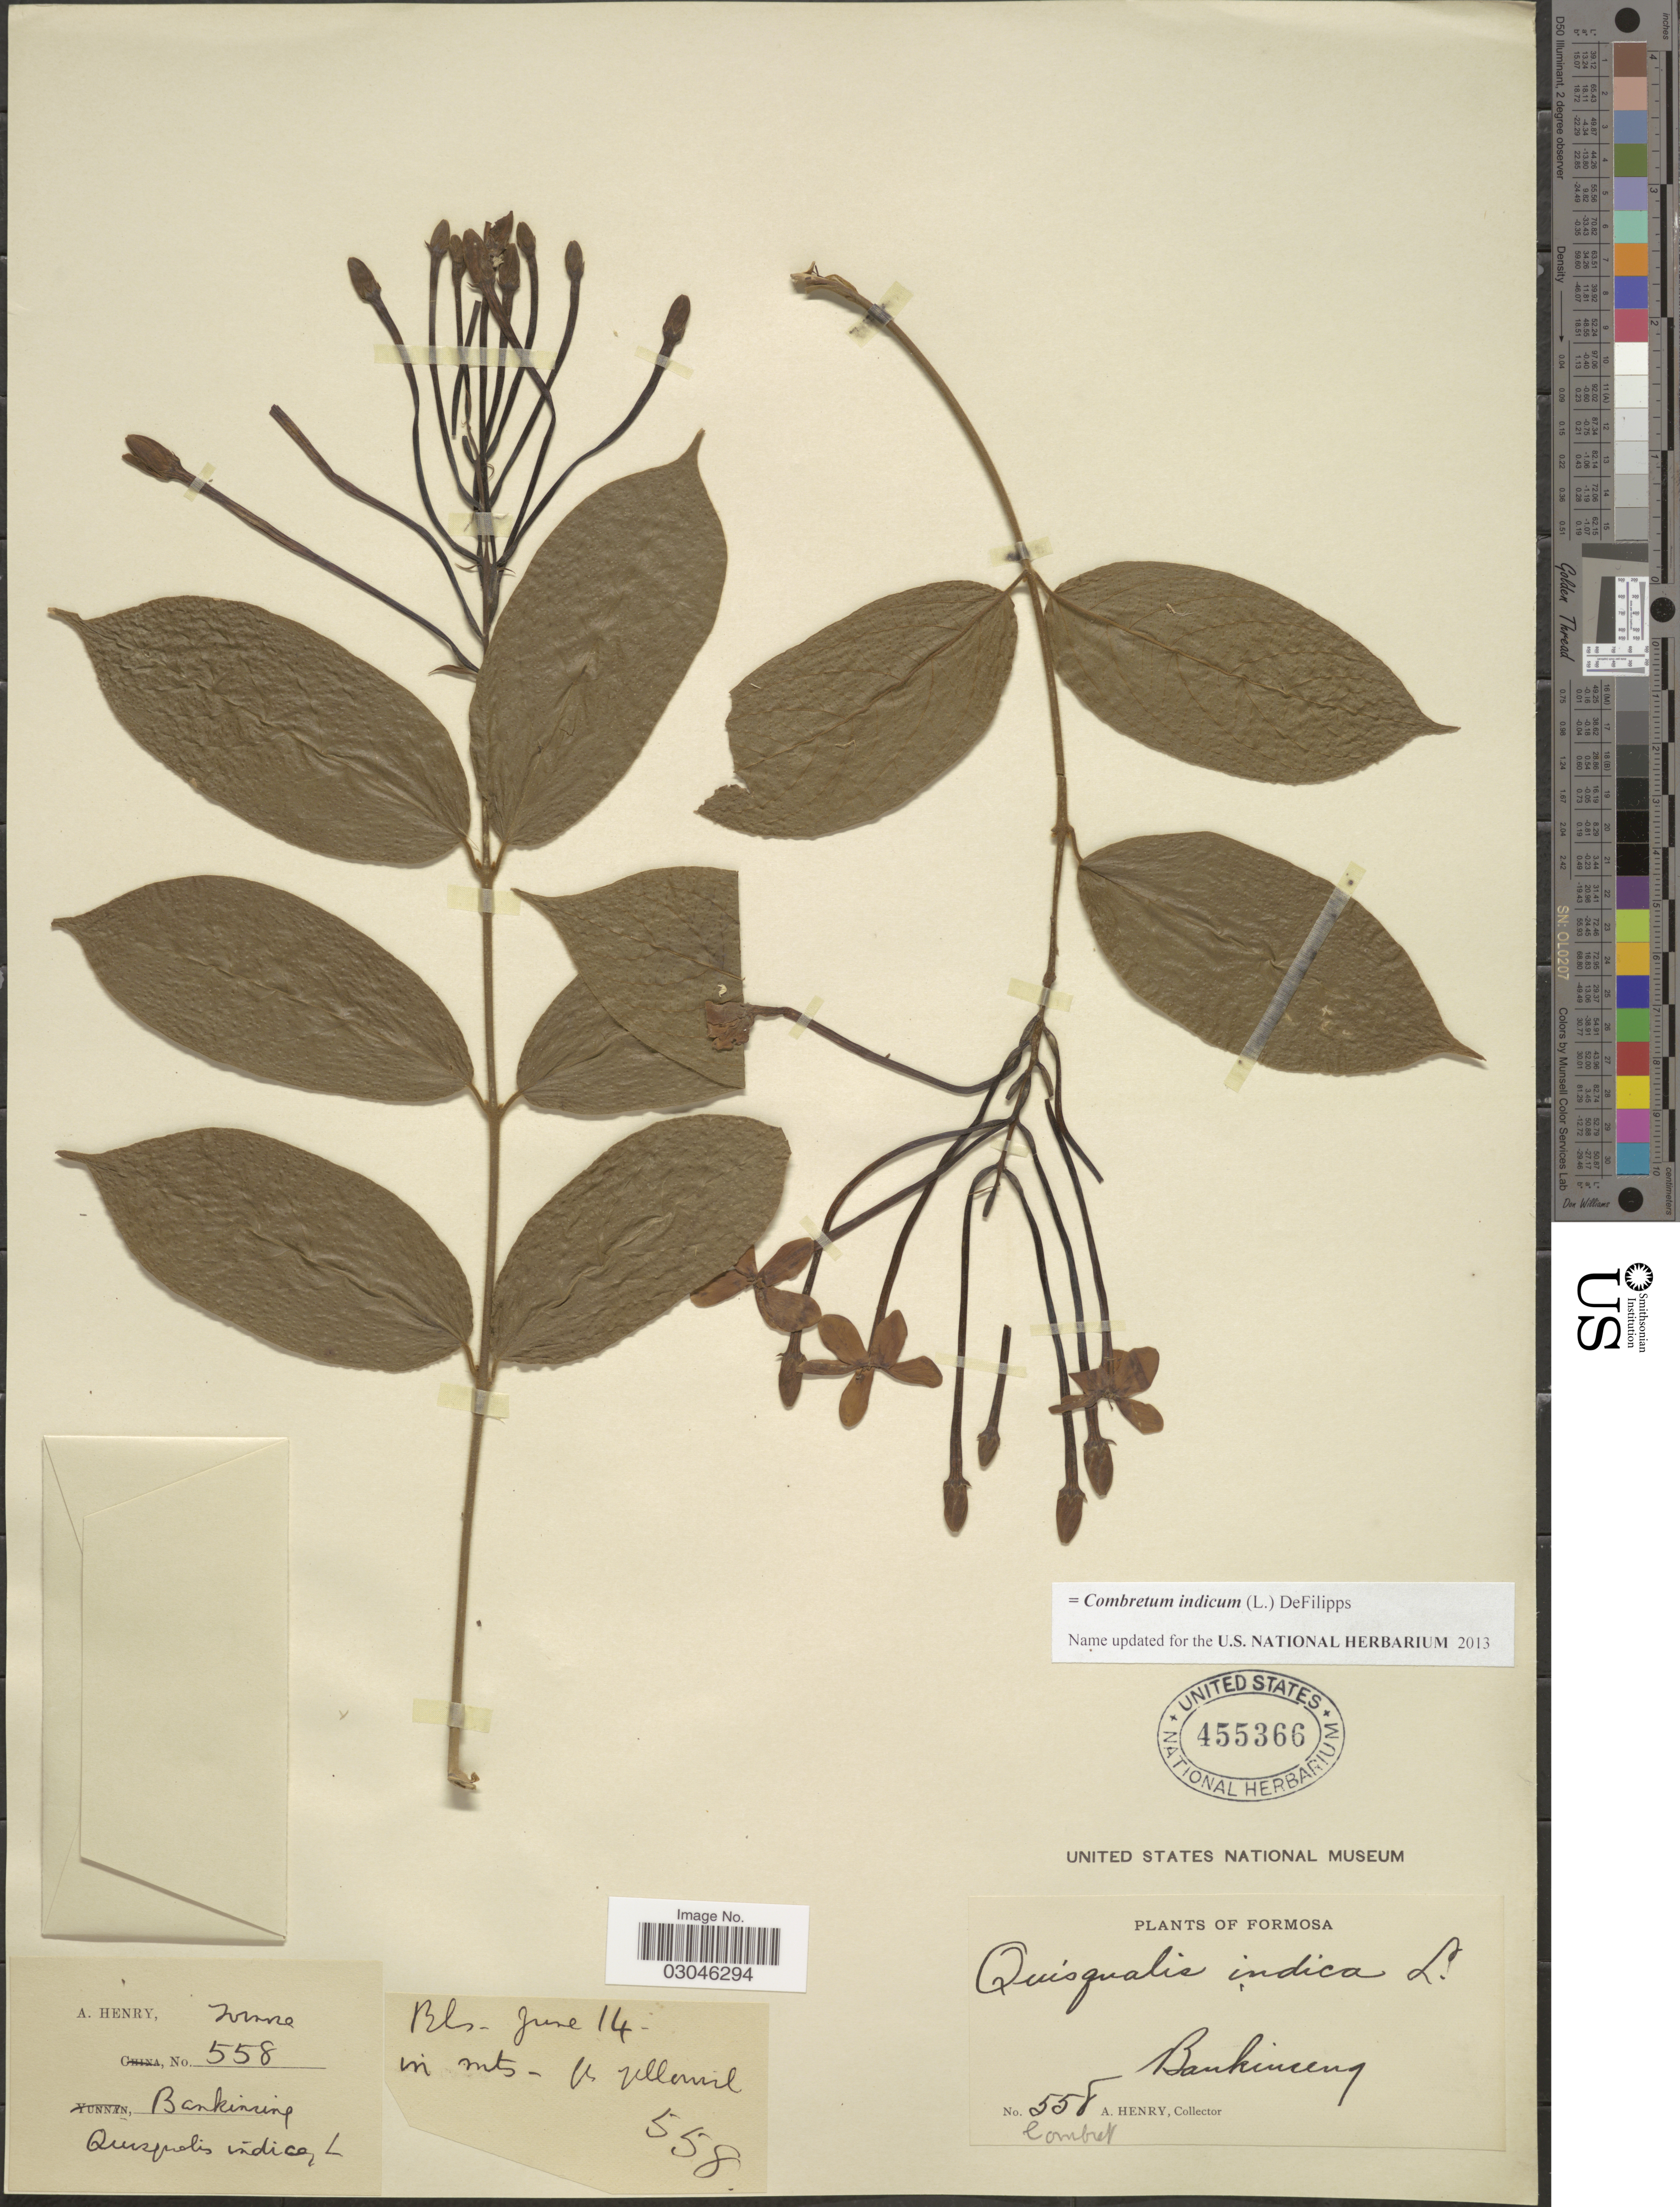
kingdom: Plantae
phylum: Tracheophyta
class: Magnoliopsida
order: Myrtales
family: Combretaceae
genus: Combretum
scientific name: Combretum indicum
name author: (L.) DeFilipps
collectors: A. Henry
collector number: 558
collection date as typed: Transcribed d/m/y: /6/14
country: Taiwan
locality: Formosa. Bankinsing.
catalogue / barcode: US 455366